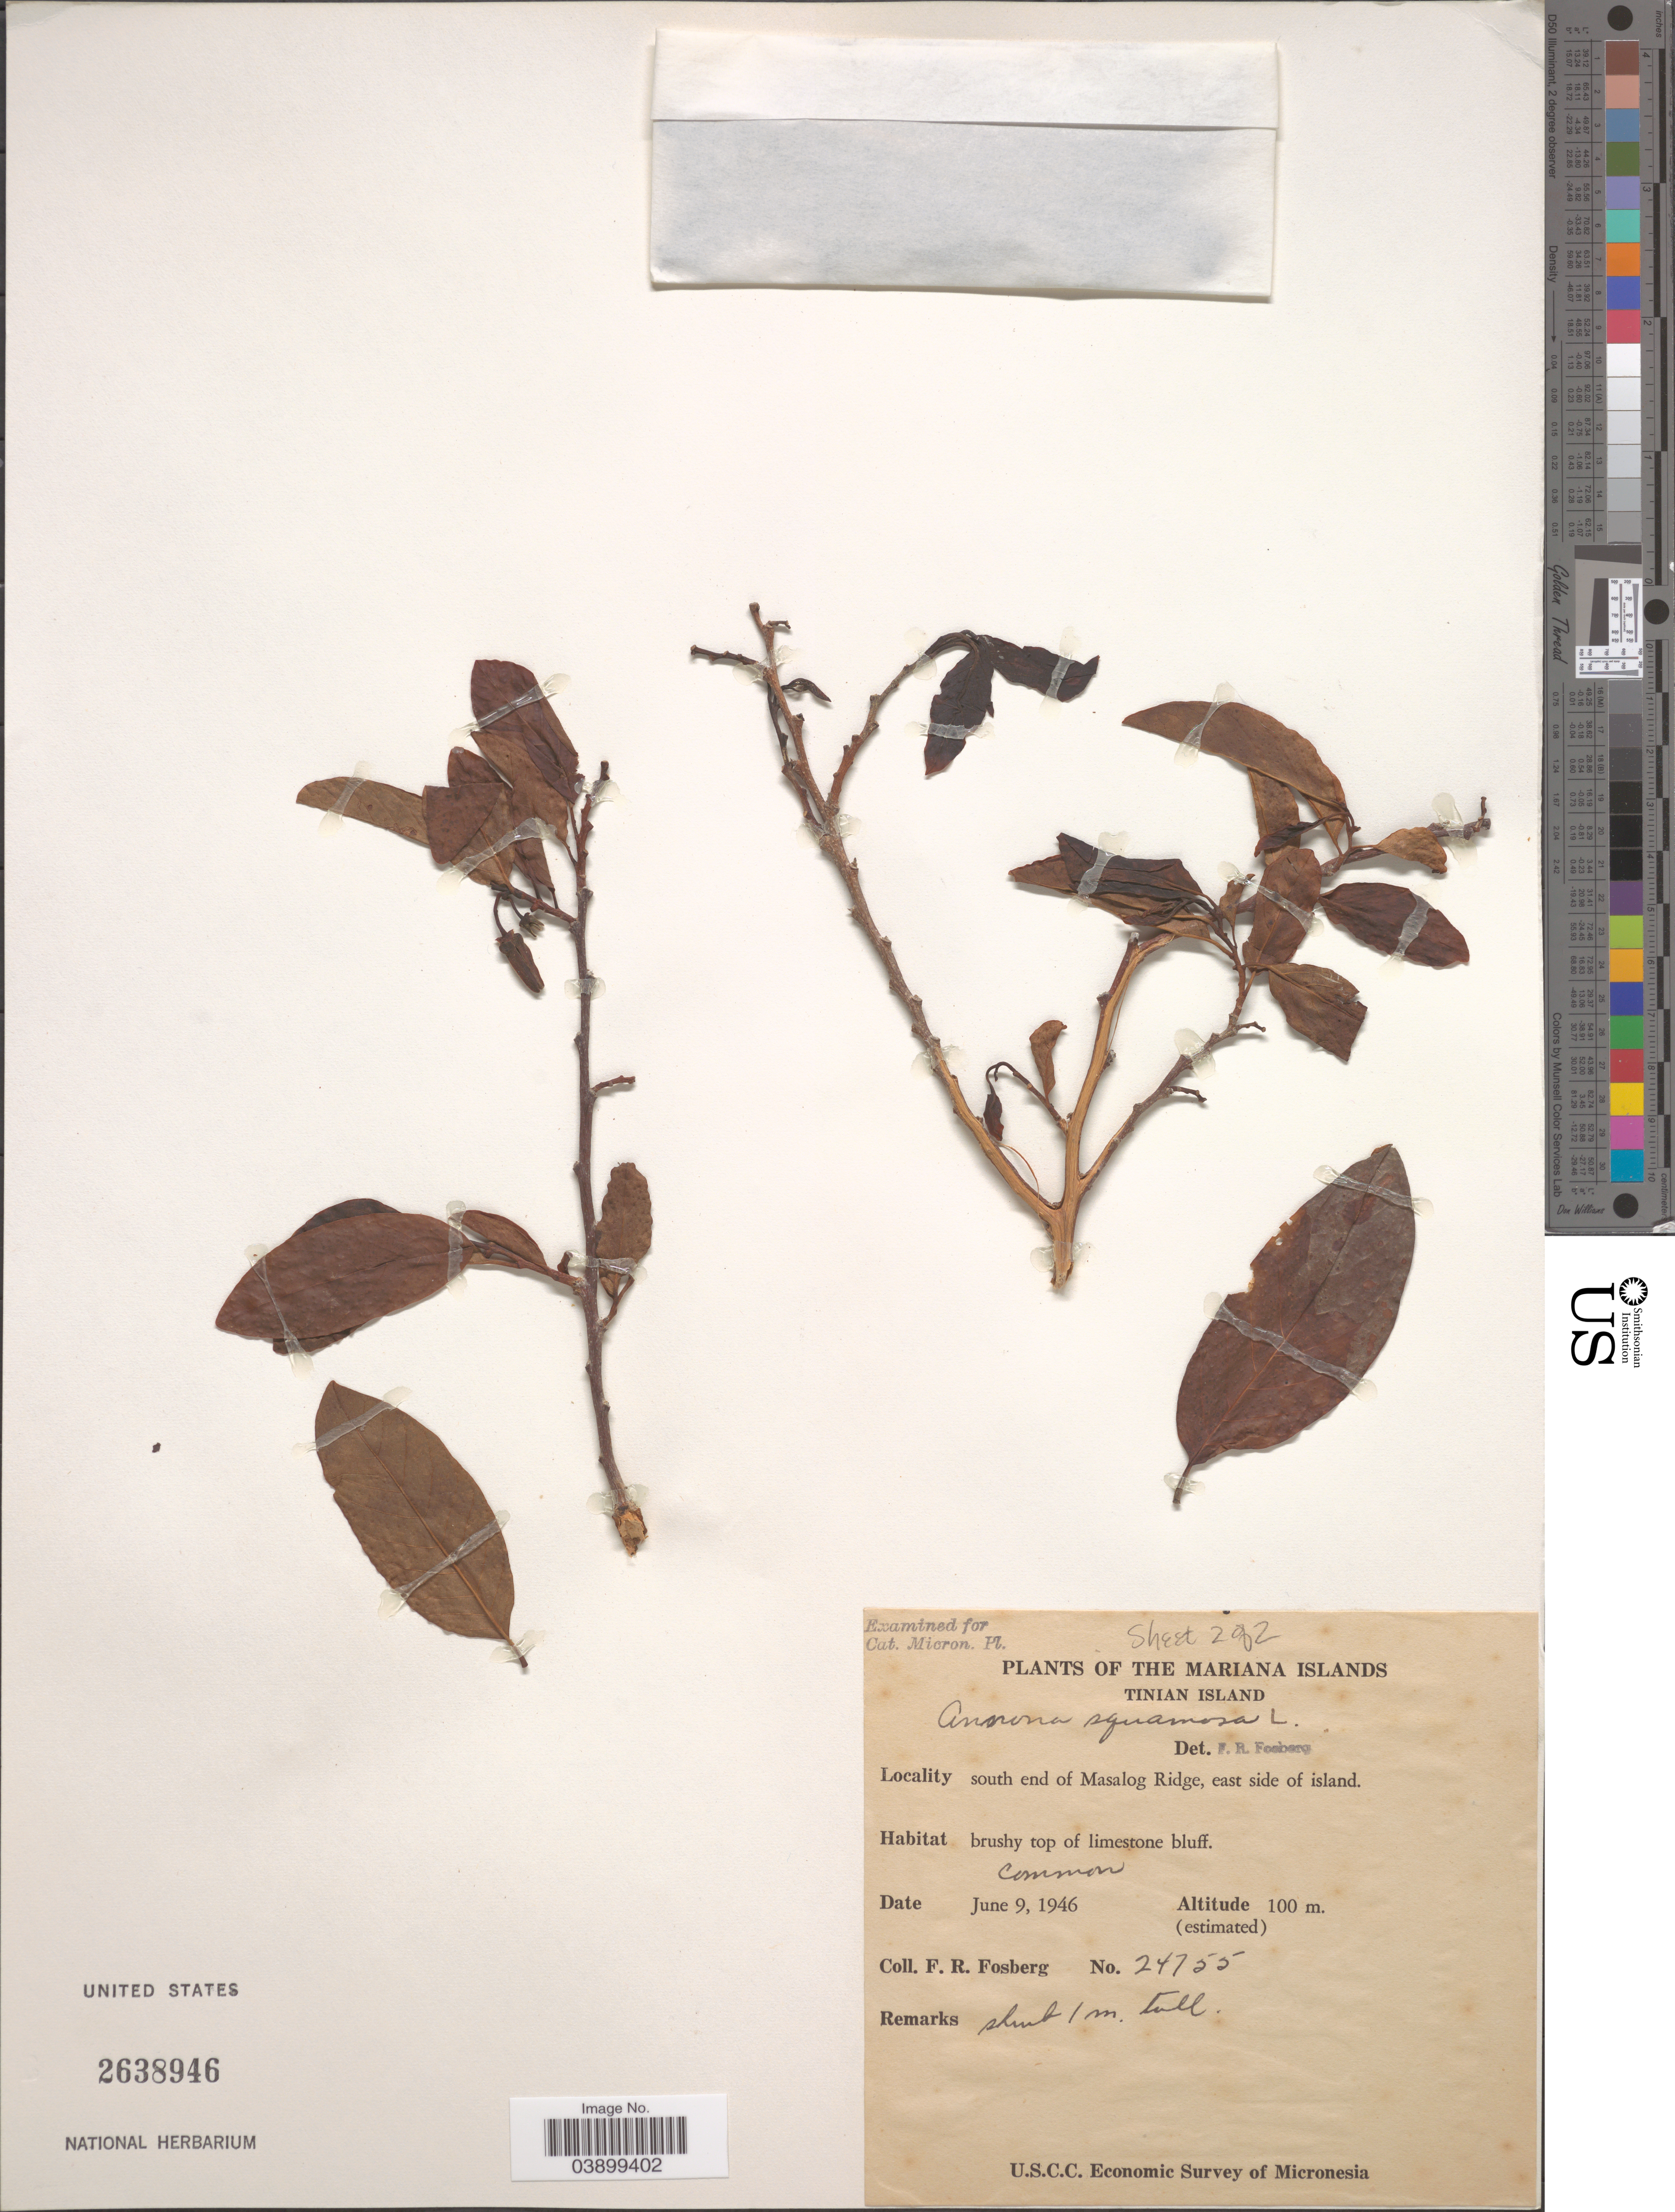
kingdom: Plantae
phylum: Tracheophyta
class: Magnoliopsida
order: Magnoliales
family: Annonaceae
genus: Annona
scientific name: Annona squamosa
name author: L.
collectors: F. R. Fosberg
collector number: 24755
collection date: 1946-06-09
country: Northern Mariana Islands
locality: Mariana Islands. Tinian Island. South end of Masalog Ridge, east side of island.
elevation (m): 100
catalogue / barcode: US 2638946